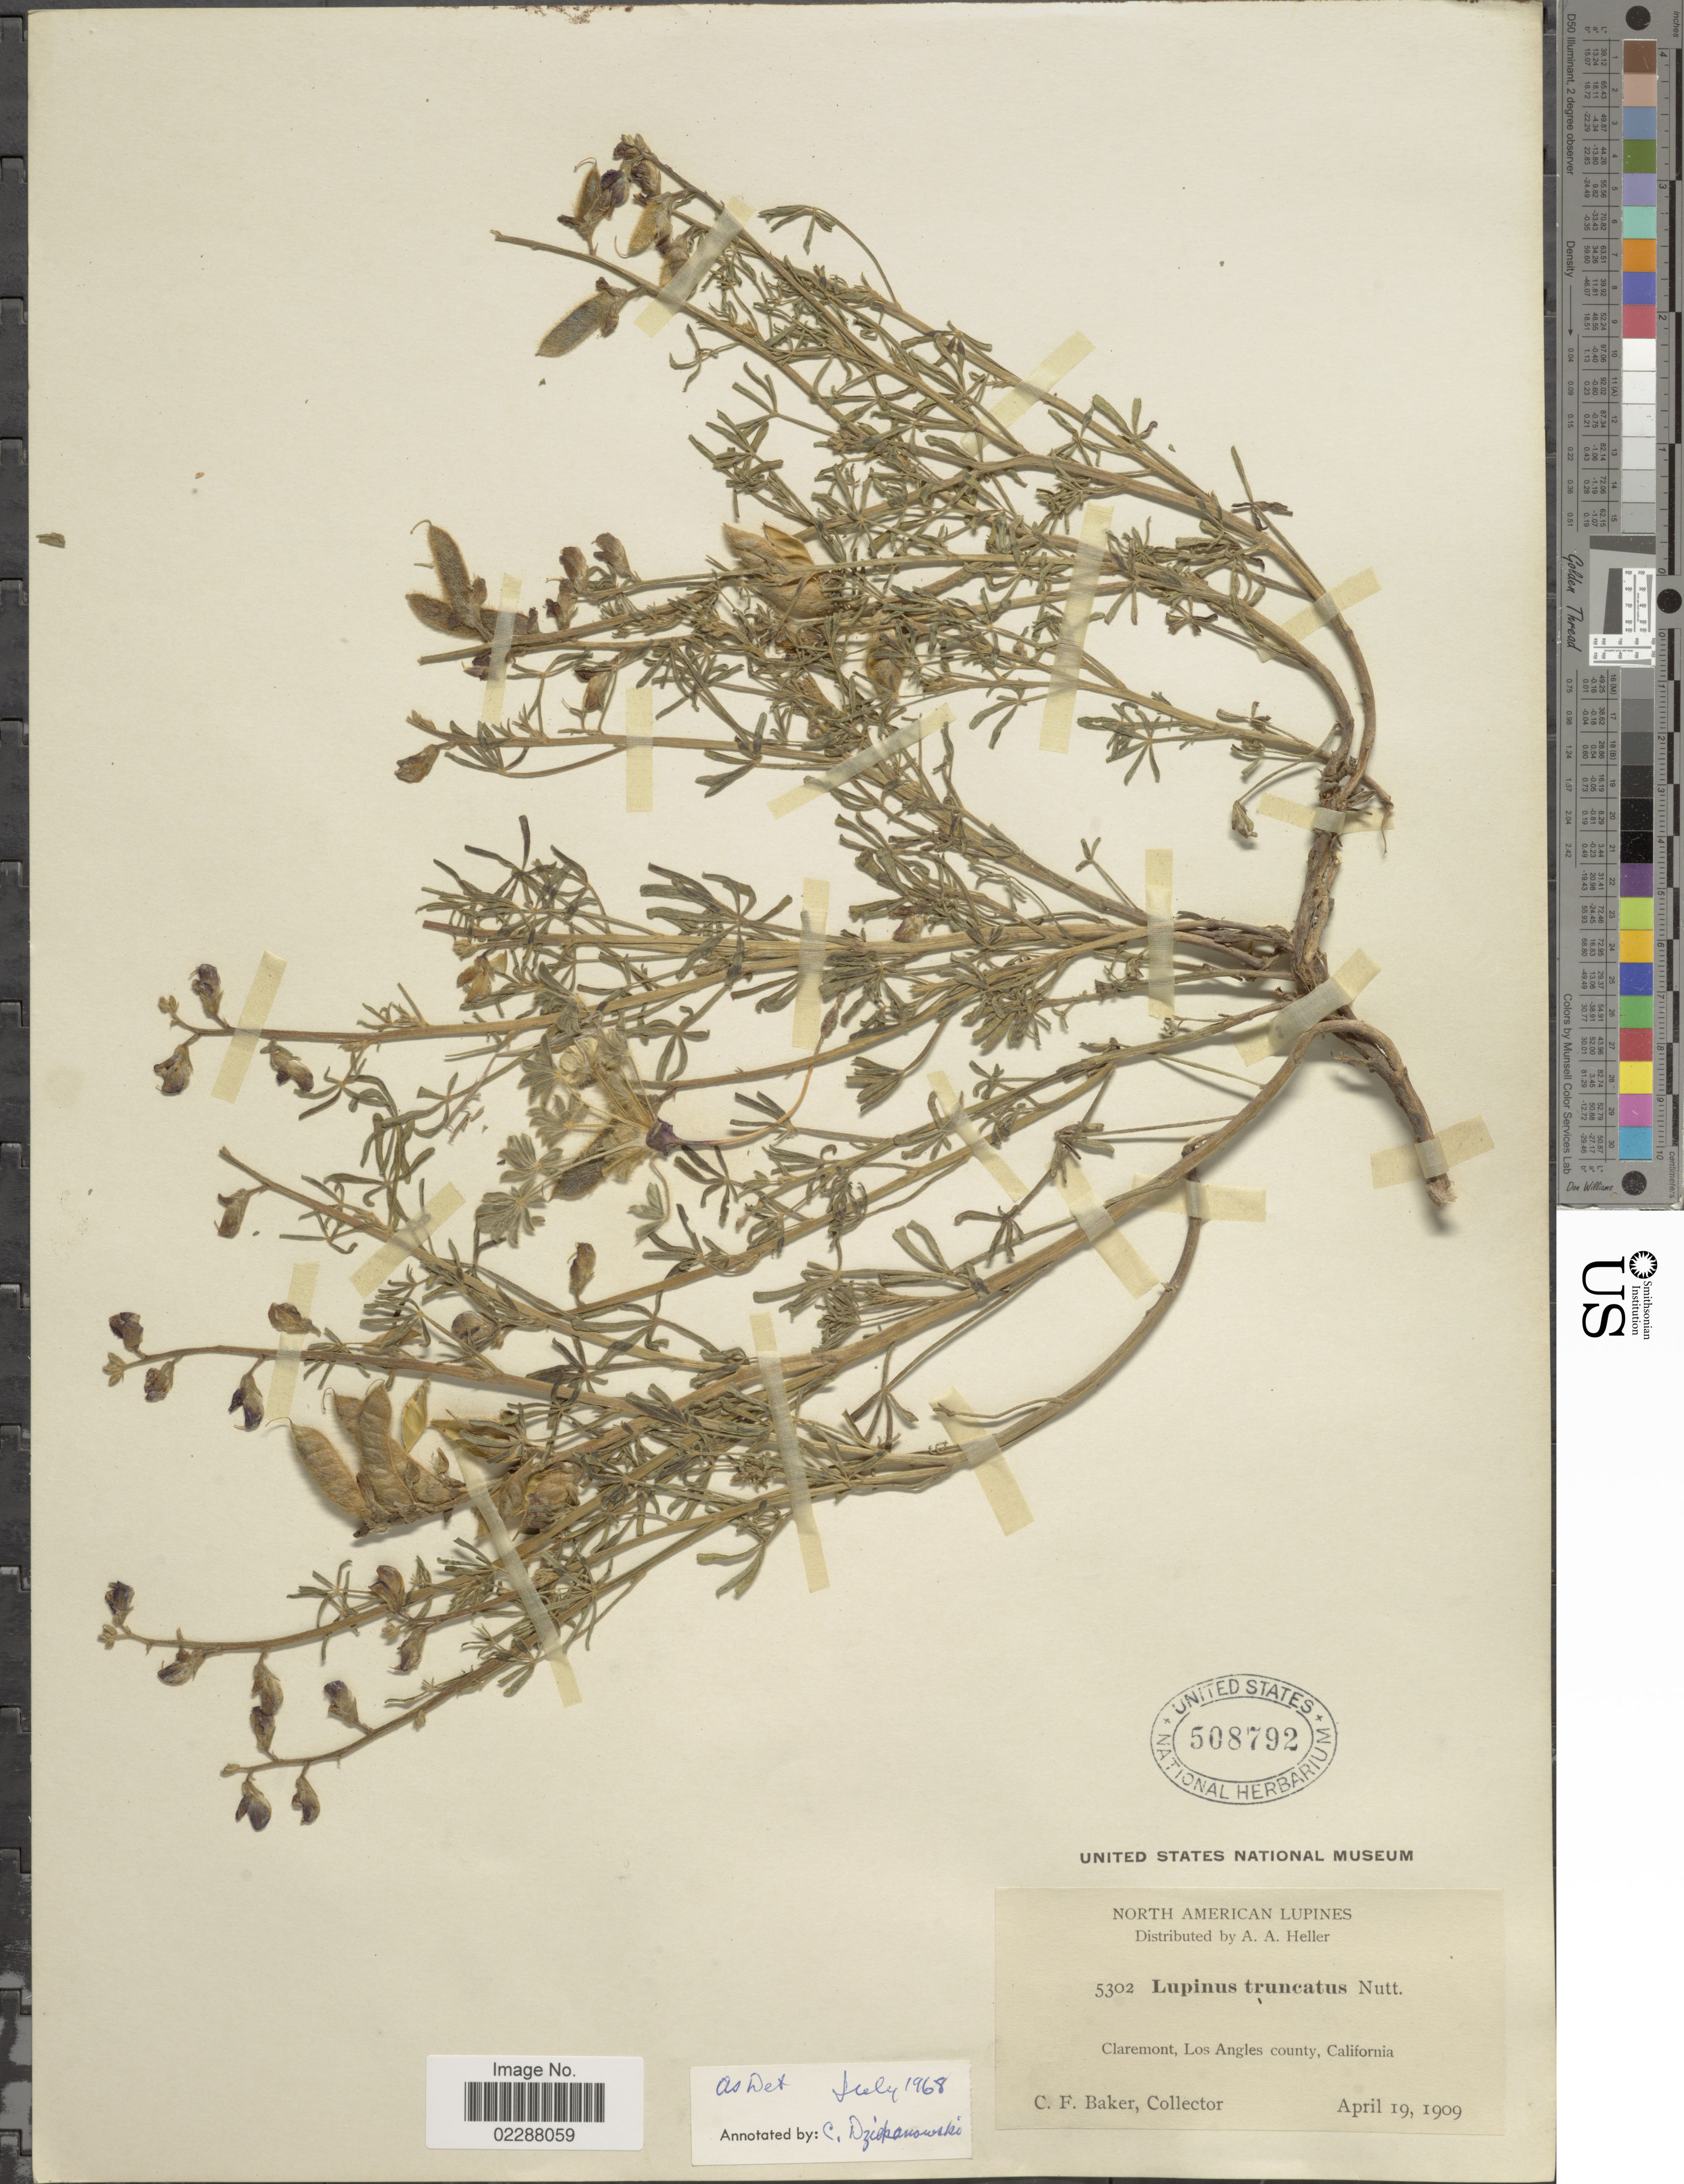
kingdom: Plantae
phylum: Tracheophyta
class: Magnoliopsida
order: Fabales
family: Fabaceae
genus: Lupinus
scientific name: Lupinus truncatus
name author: Nutt. ex Hook. & Arn.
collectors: C. F. Baker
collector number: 5302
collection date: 1909-04-19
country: United States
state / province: California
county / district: Los Angeles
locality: Claremont, Los Angeles county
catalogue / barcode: US 508792